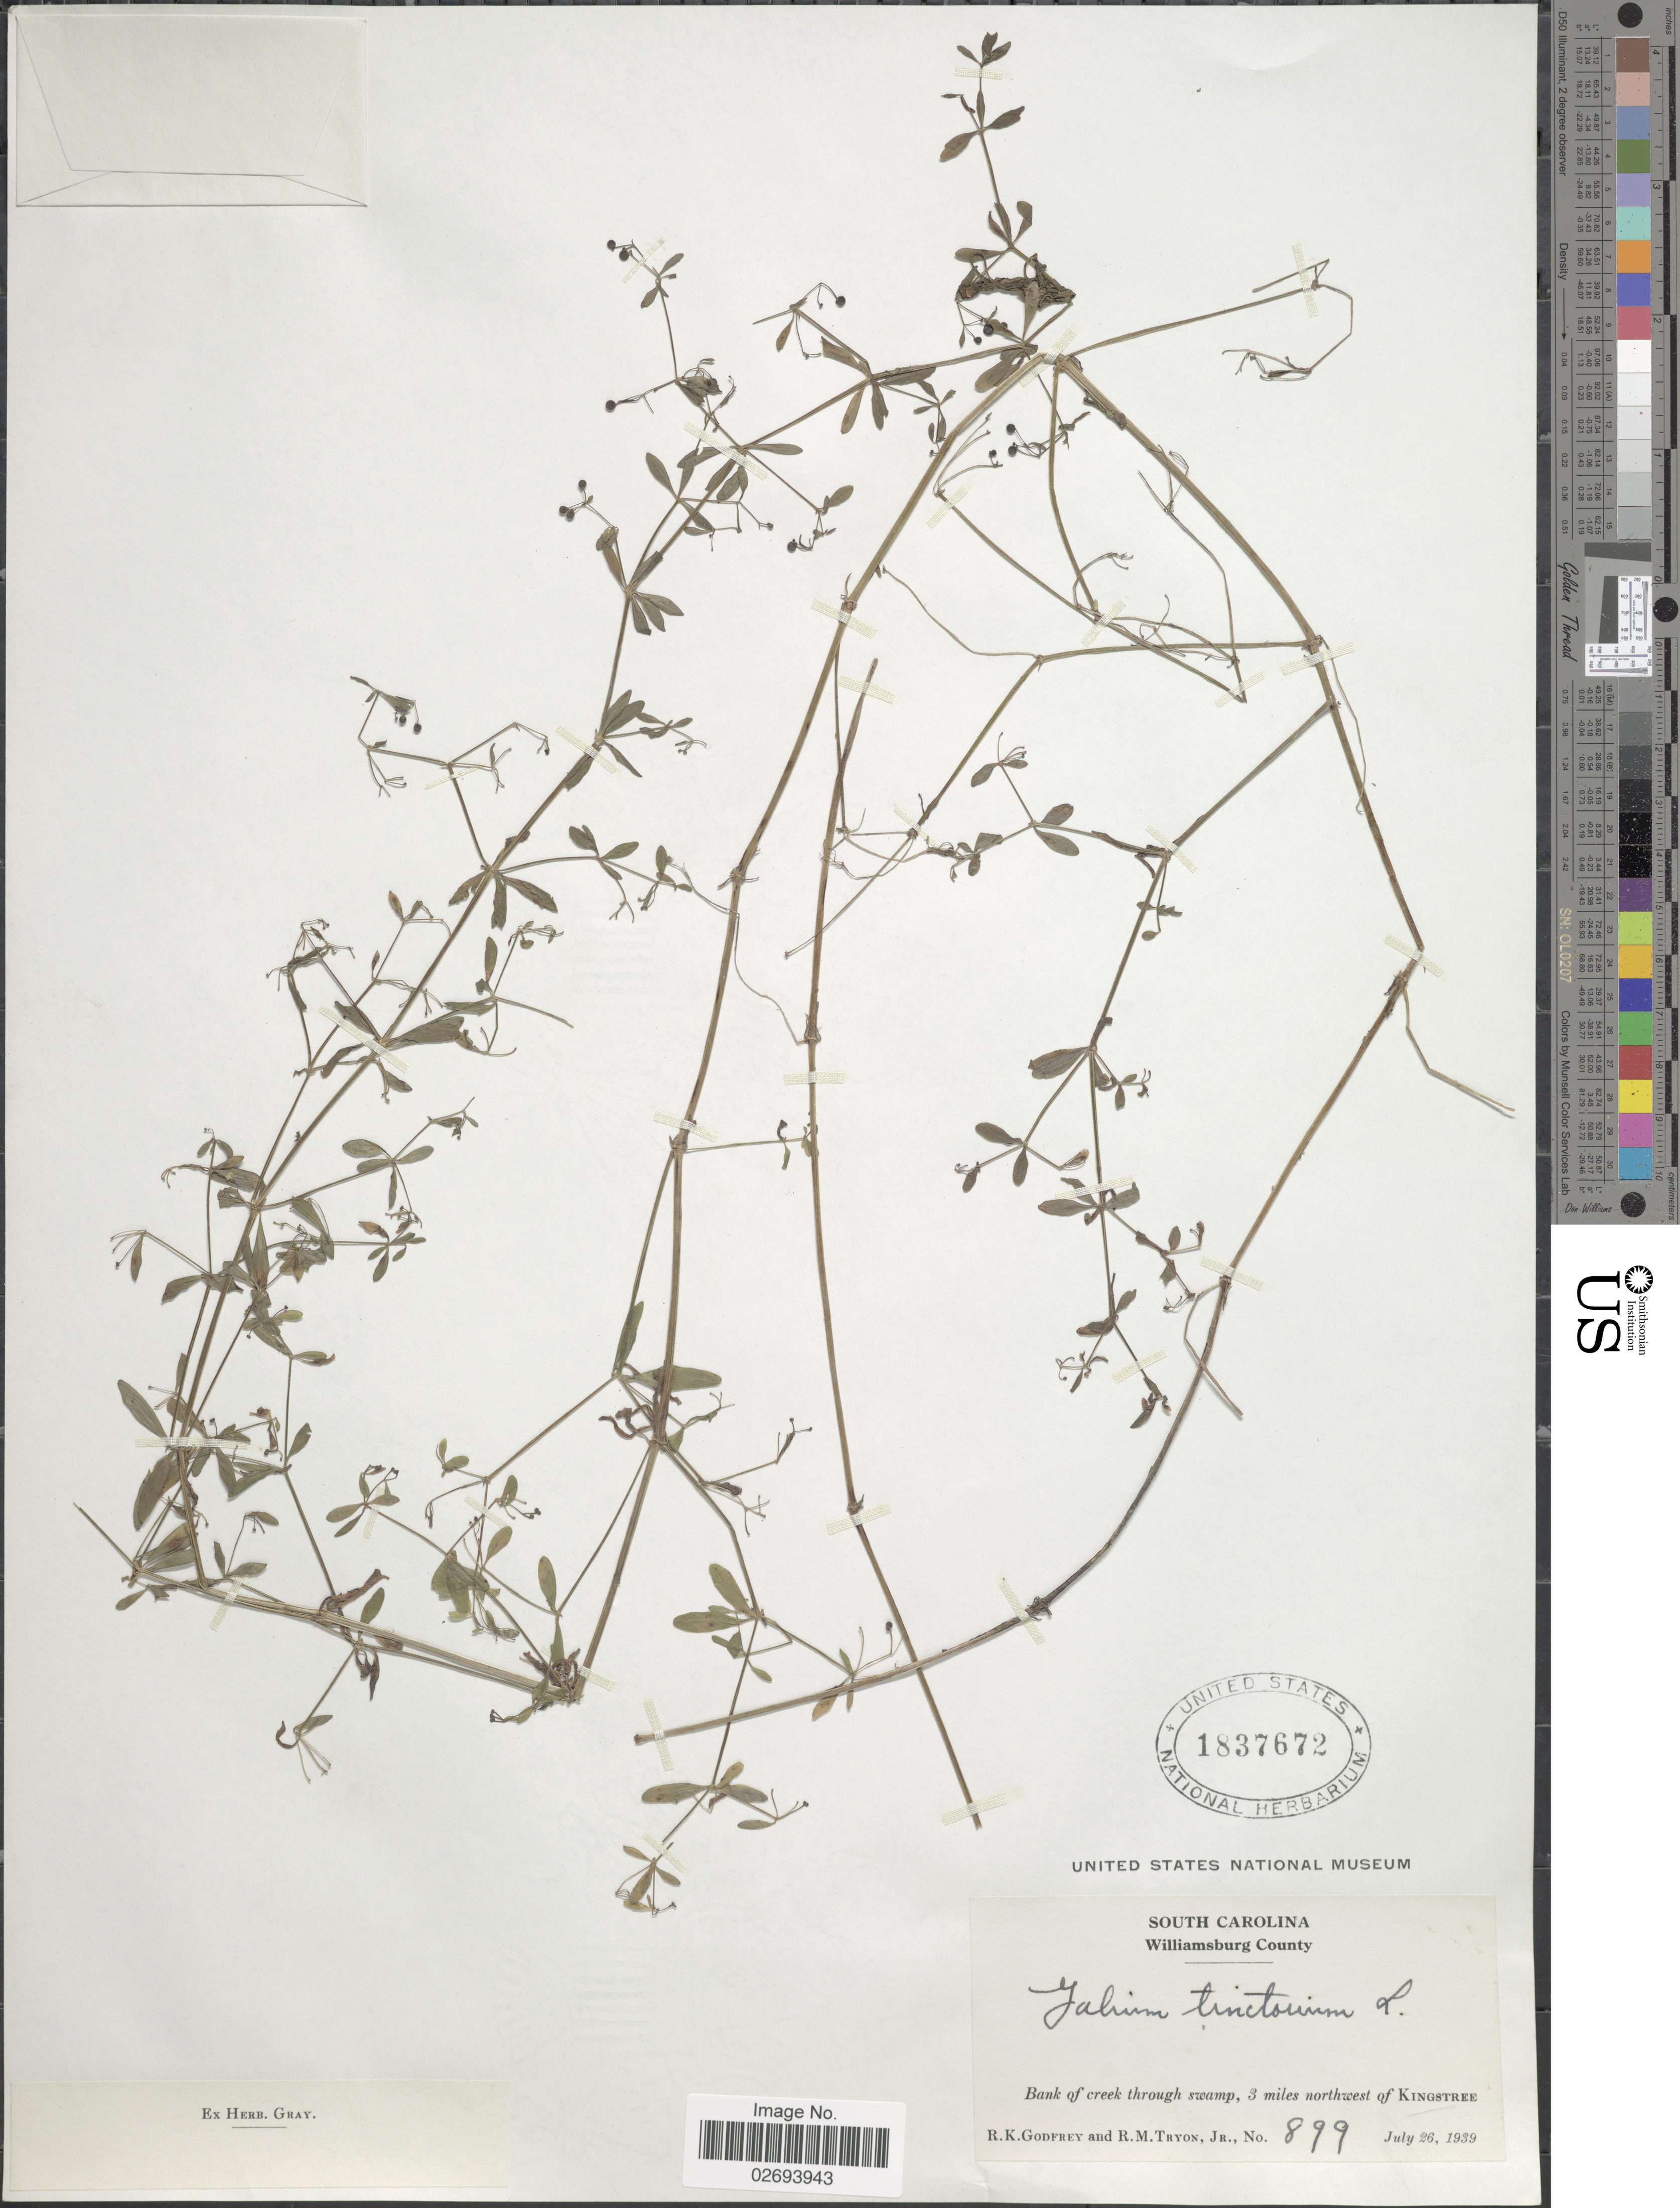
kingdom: Plantae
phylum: Tracheophyta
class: Magnoliopsida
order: Gentianales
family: Rubiaceae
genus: Galium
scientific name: Galium tinctorium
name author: (L.) Scop.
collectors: R. K. Godfrey & R. M. Tryon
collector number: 899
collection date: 1939-07-26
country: United States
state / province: South Carolina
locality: Williamsburg County. Bank of creek through swamp, 3 miles northwest of Kingstree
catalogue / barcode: US 1837672